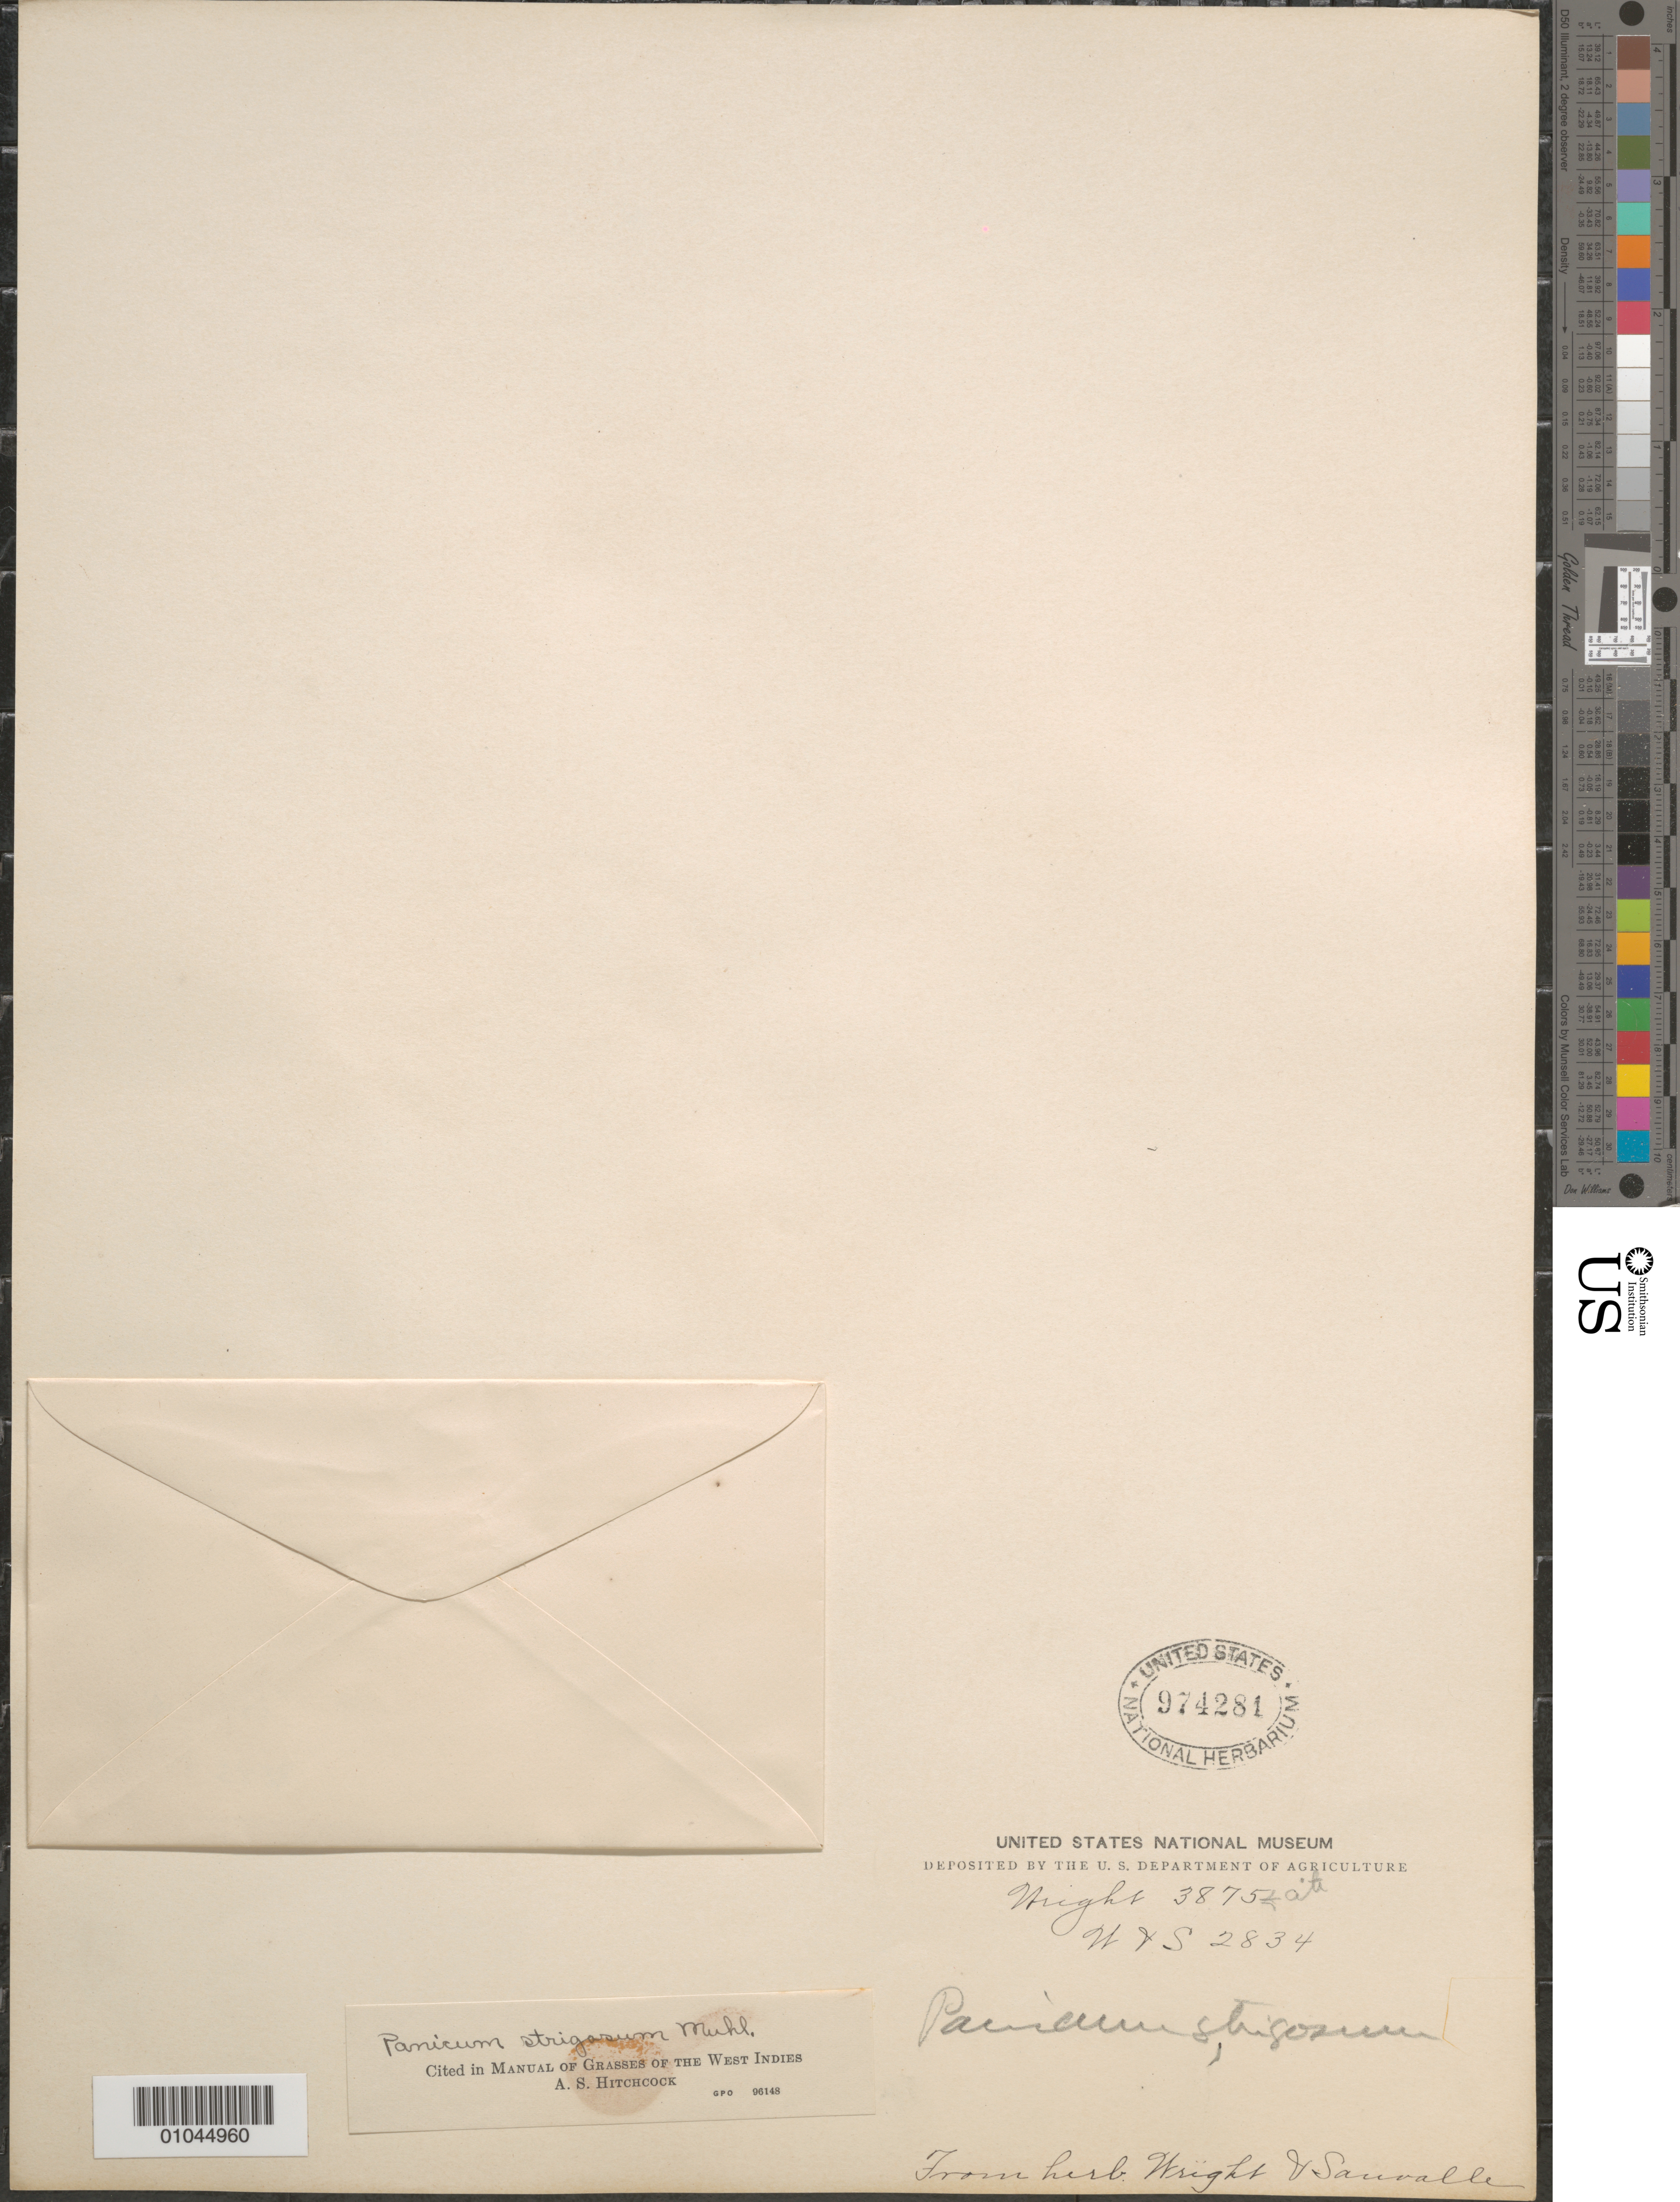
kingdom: Plantae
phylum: Tracheophyta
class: Liliopsida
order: Poales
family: Poaceae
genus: Panicum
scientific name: Panicum strigosum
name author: Muhl. ex Elliott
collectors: Wright, --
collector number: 3875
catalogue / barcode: US 974281